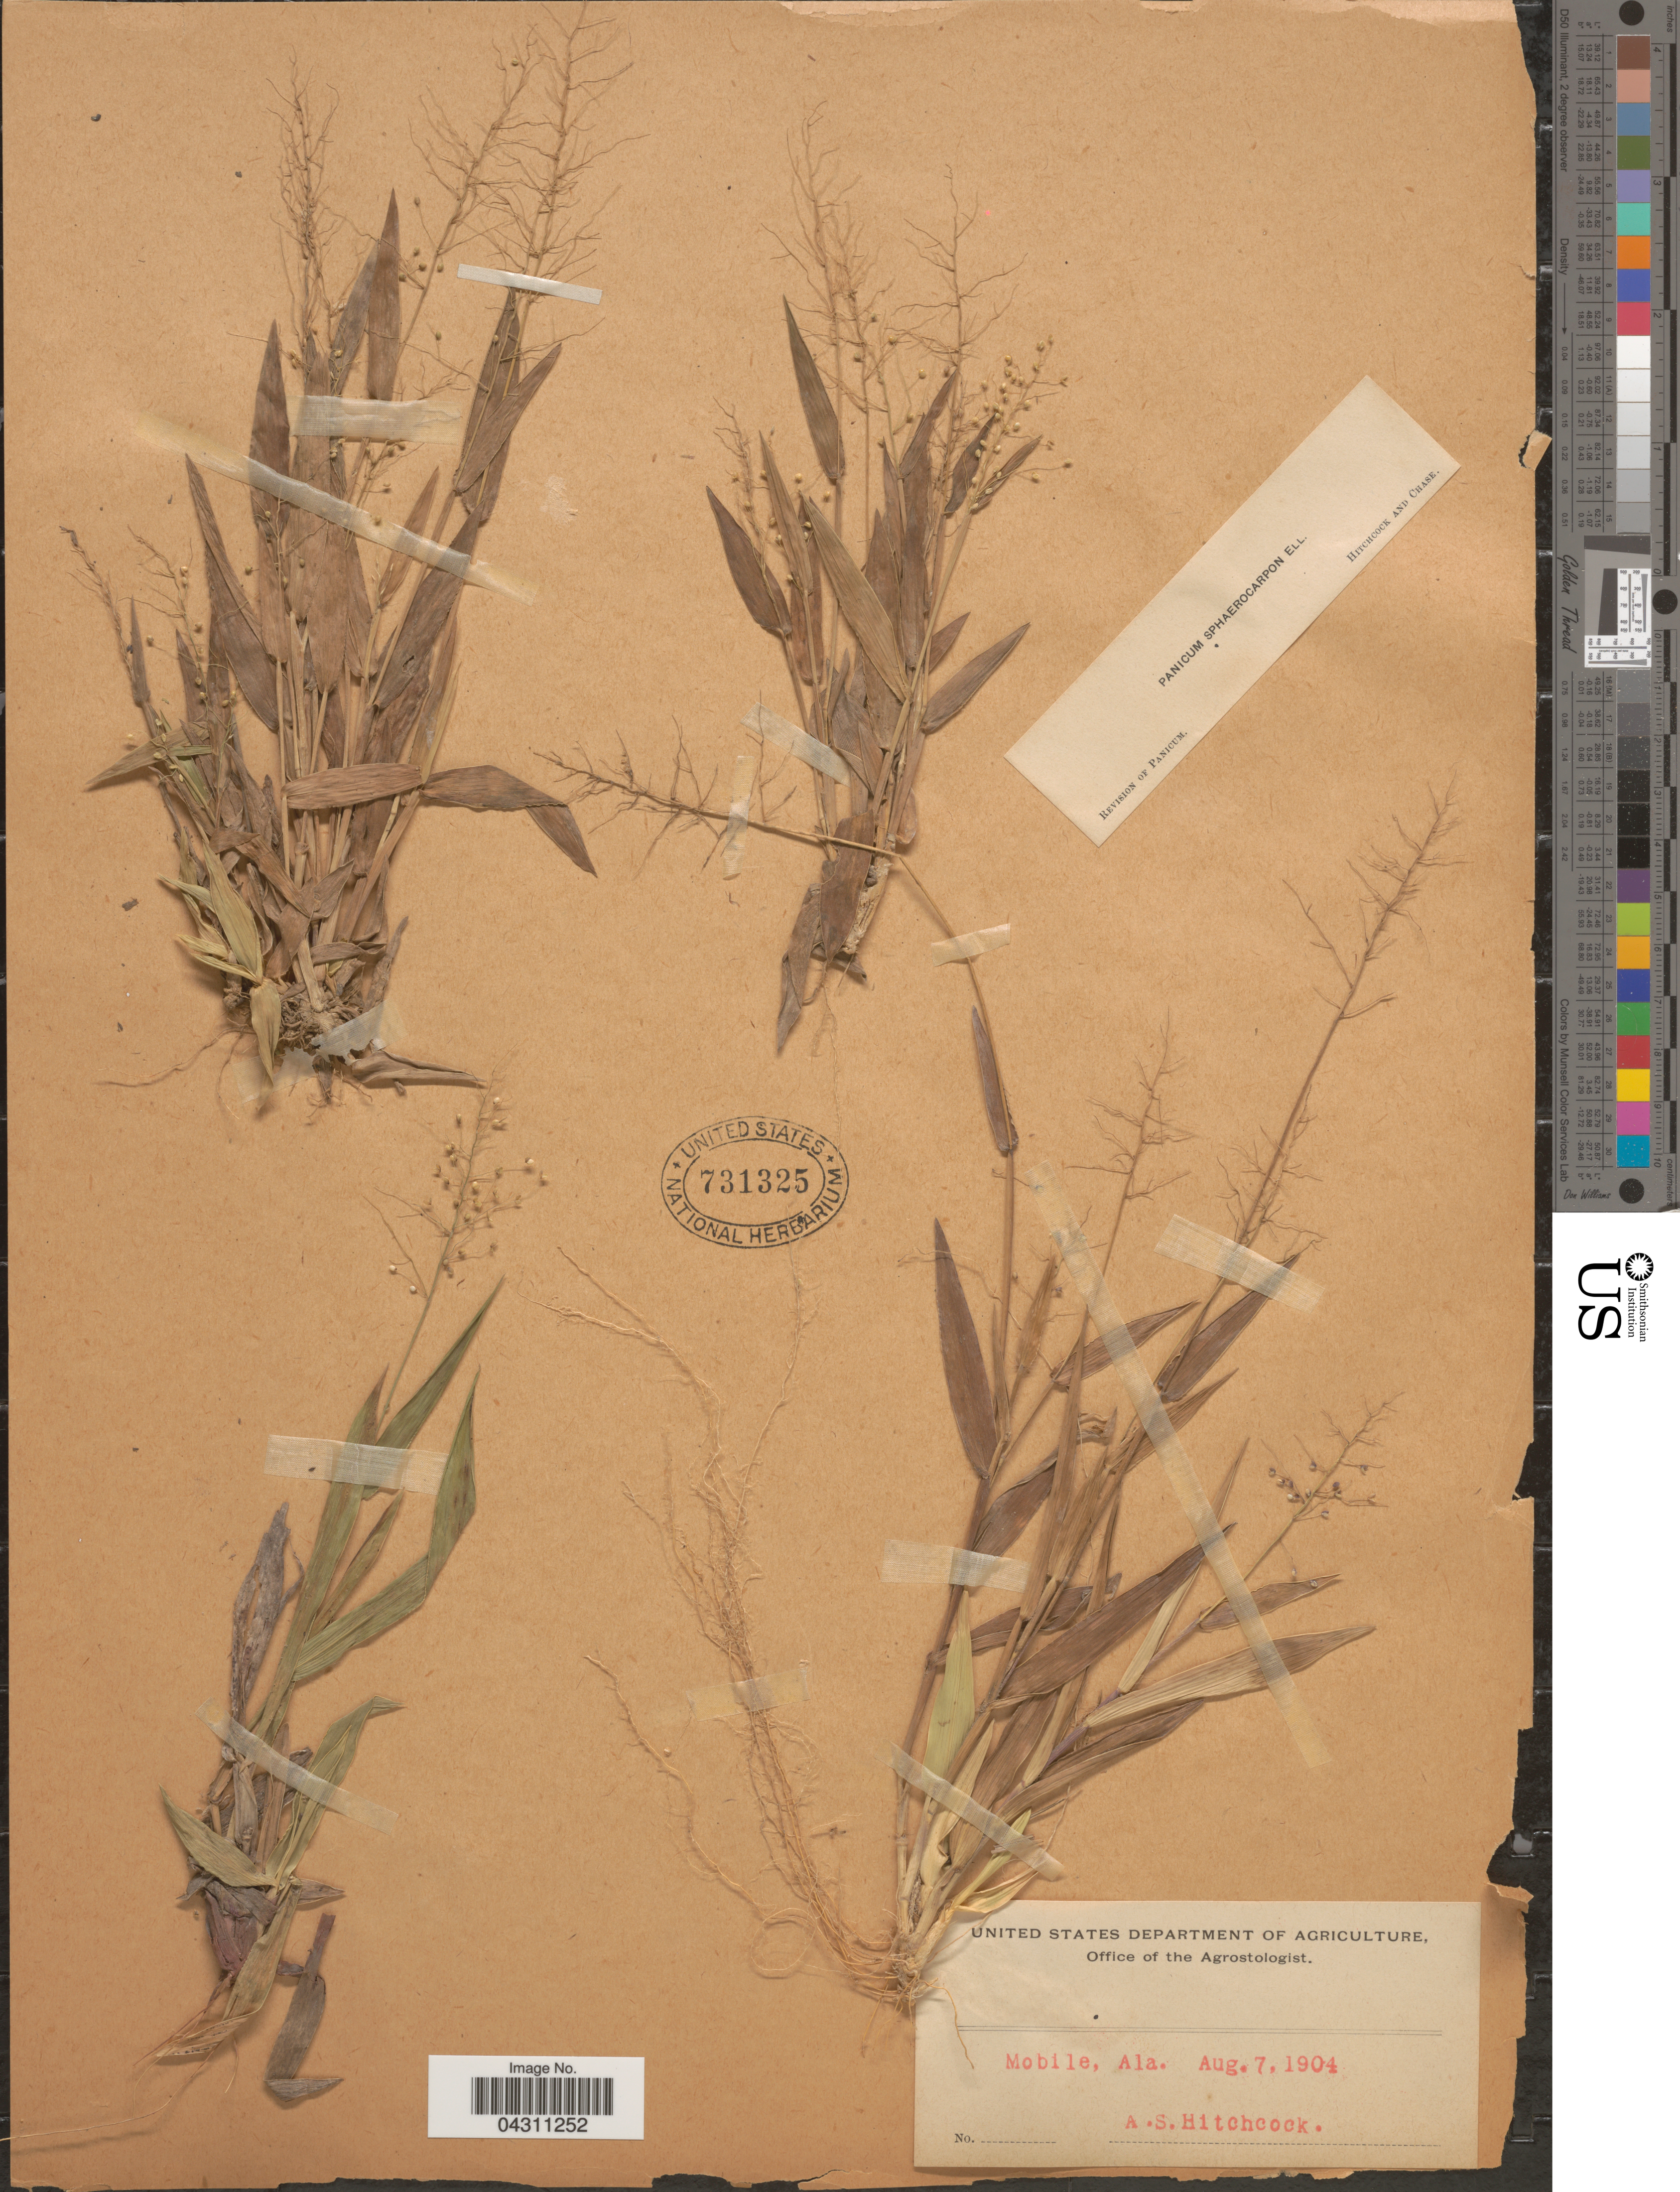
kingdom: Plantae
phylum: Tracheophyta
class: Liliopsida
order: Poales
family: Poaceae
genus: Dichanthelium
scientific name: Dichanthelium sphaerocarpon var. sphaerocarpon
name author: (Elliott) Gould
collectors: A. S. Hitchcock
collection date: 1904-08-07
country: United States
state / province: Alabama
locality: Mobile.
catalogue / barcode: US 731325